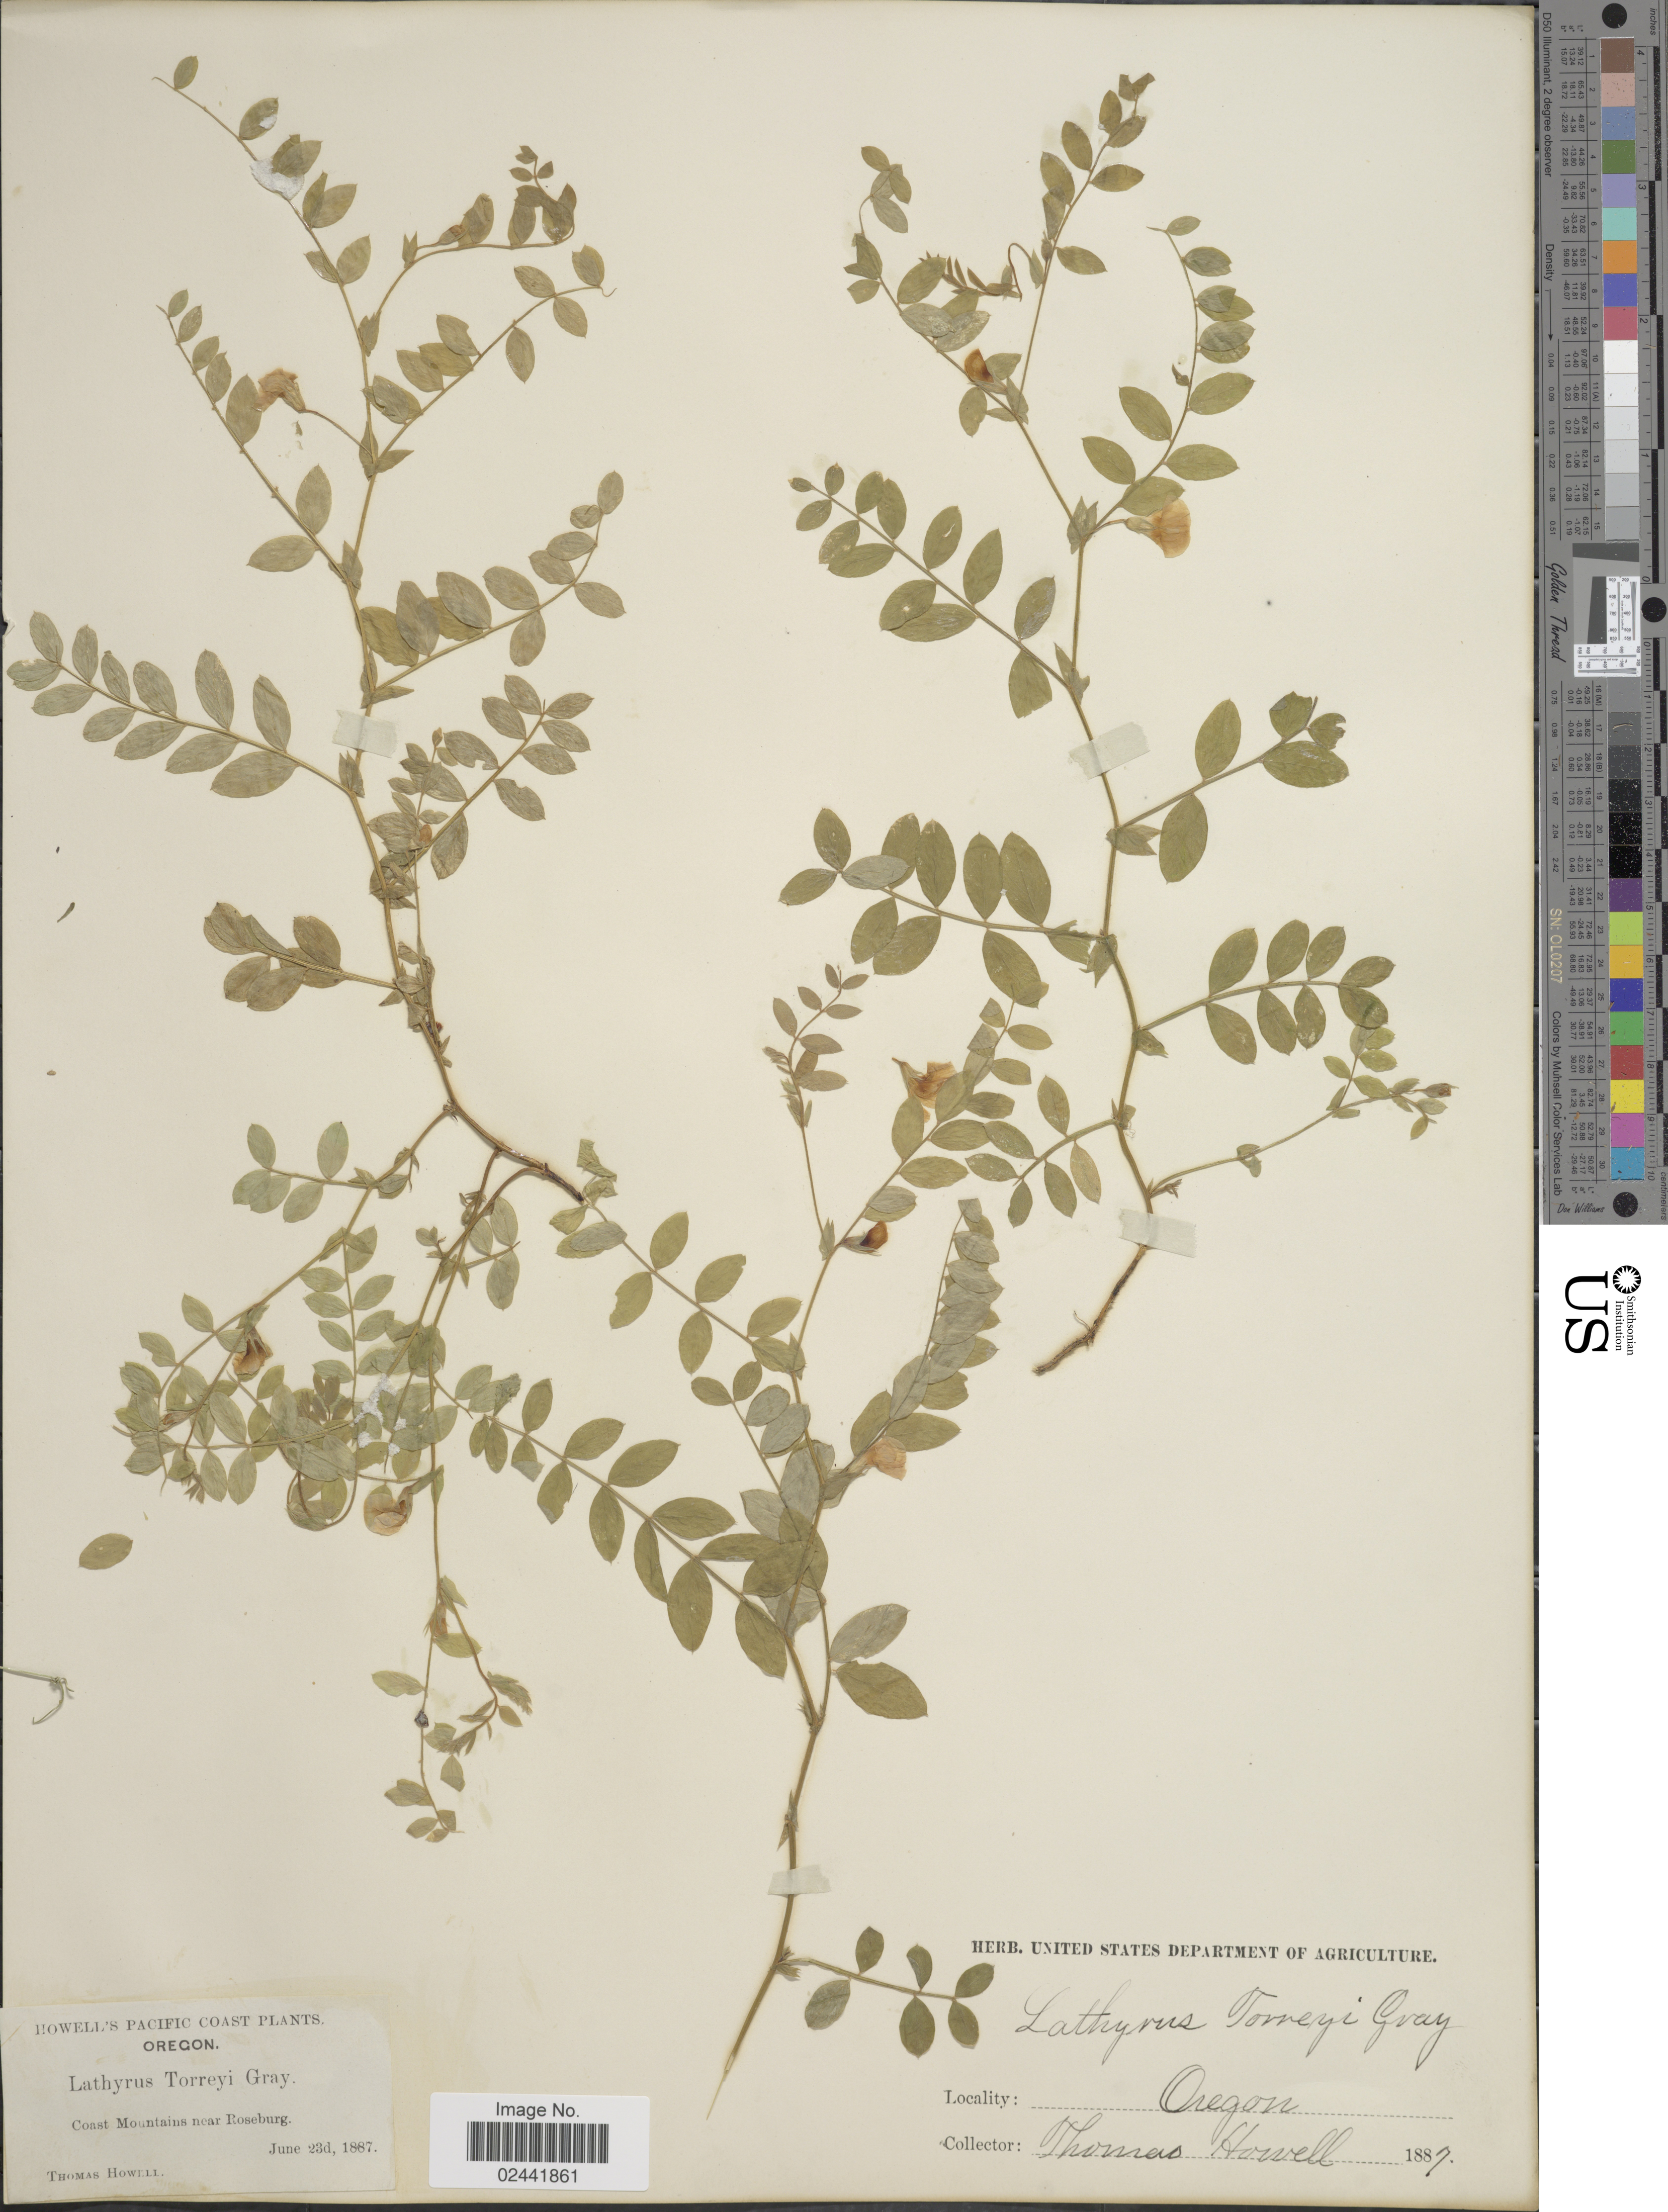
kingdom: Plantae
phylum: Tracheophyta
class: Magnoliopsida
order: Fabales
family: Fabaceae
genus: Lathyrus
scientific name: Lathyrus torreyi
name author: A. Gray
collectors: T. Howell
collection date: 1887-06-23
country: United States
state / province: Oregon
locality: Pacific Coast. Coast Mountains near Roseburg